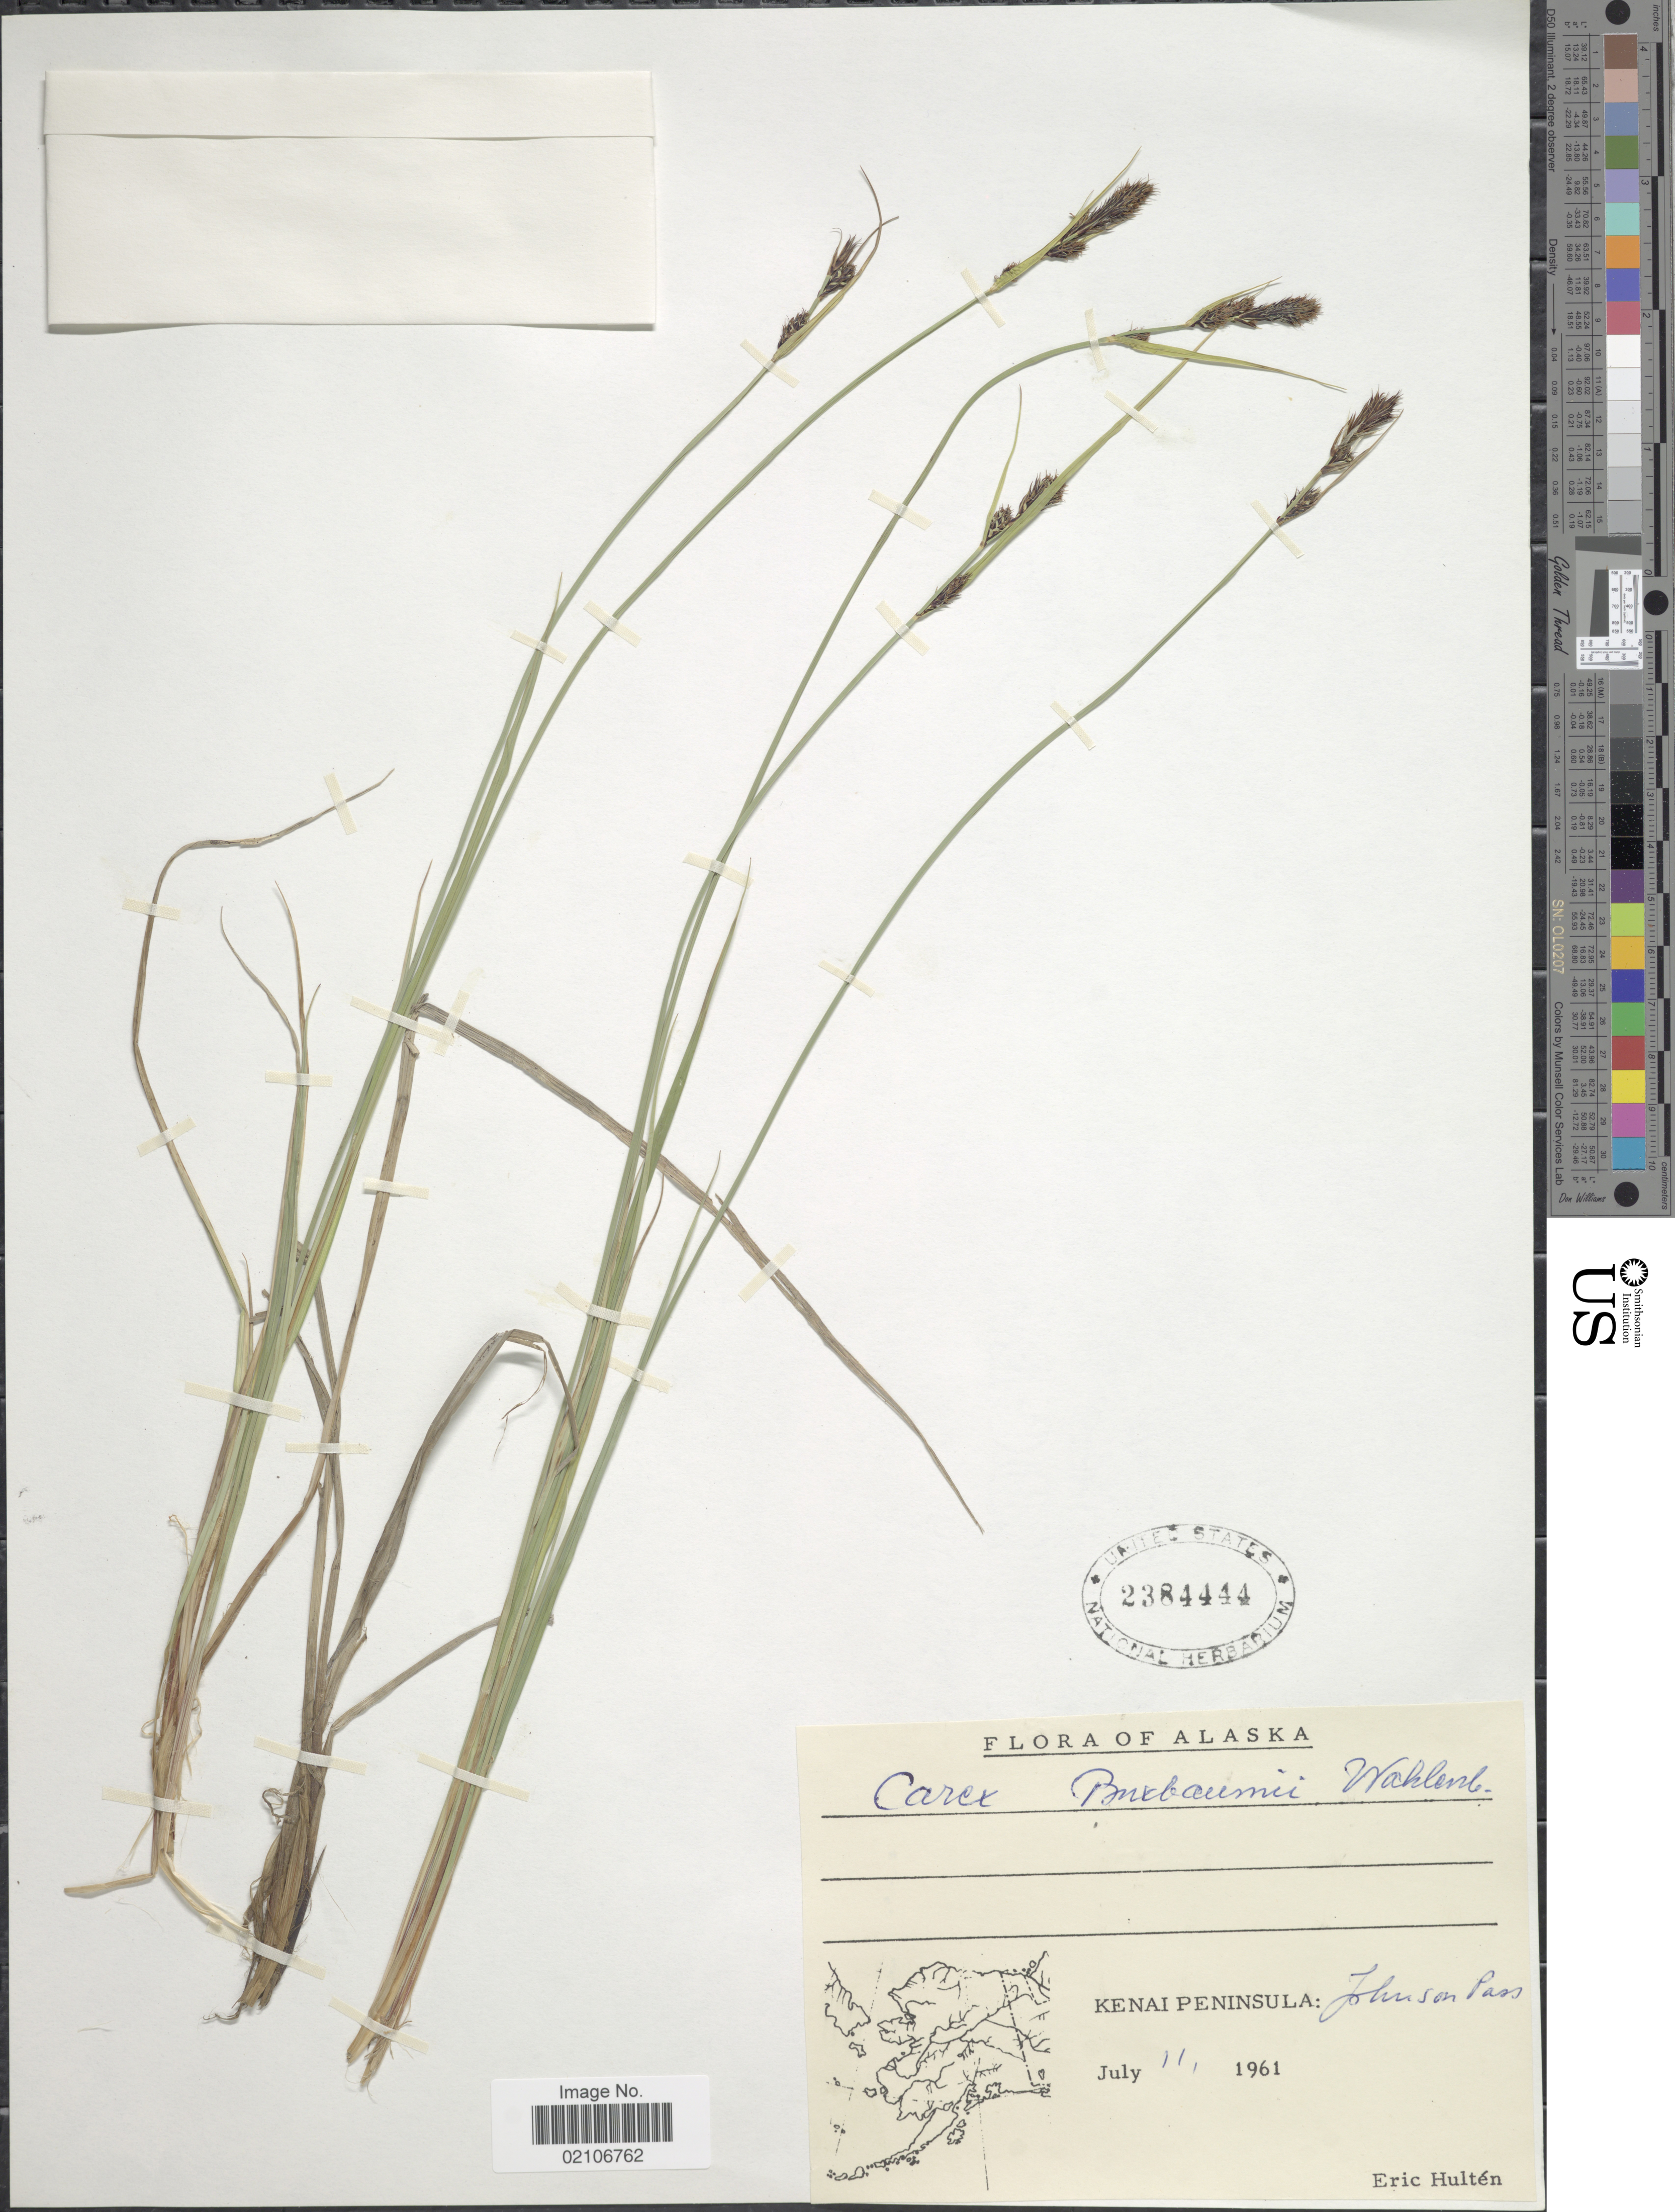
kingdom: Plantae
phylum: Tracheophyta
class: Liliopsida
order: Poales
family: Cyperaceae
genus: Carex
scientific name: Carex buxbaumii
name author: Wahlenb.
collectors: E. G. Hultén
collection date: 1961-07-11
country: United States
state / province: Alaska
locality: Kenai Peninsula: Johnson Pass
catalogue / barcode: US 2384444